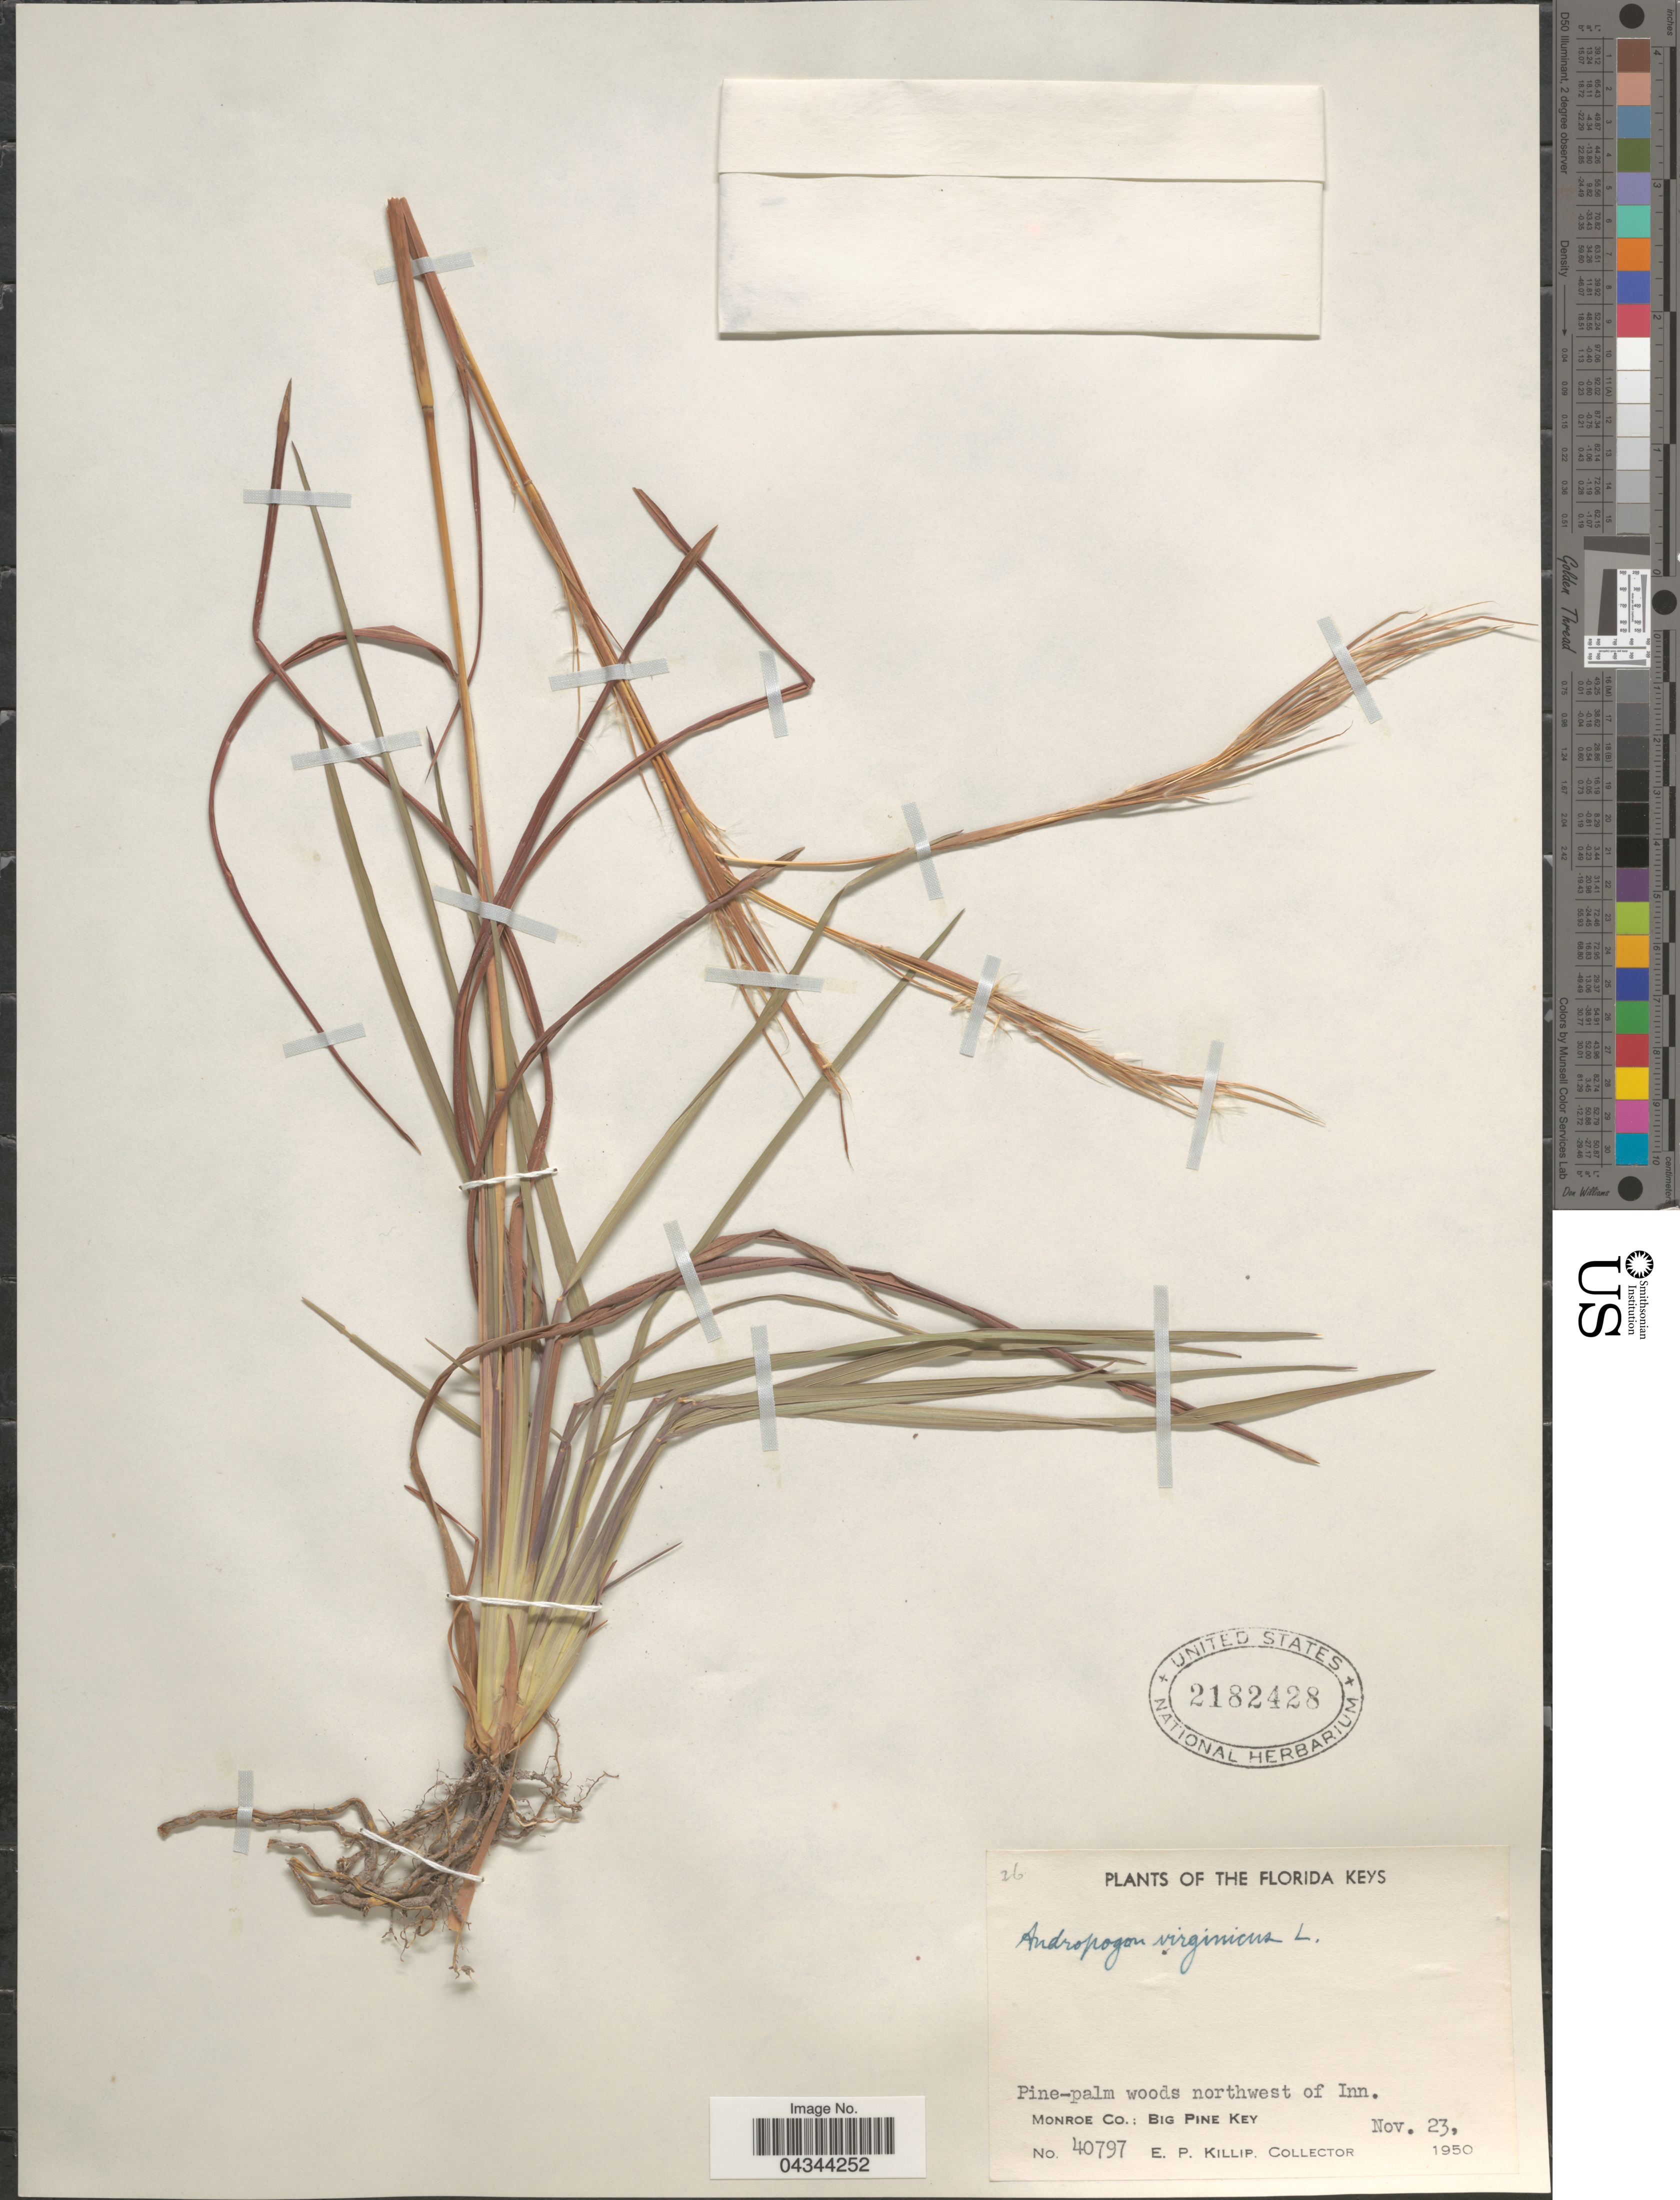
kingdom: Plantae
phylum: Tracheophyta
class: Liliopsida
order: Poales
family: Poaceae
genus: Andropogon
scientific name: Andropogon virginicus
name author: L.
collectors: E. P. Killip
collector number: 40797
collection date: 1950-11-23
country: United States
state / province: Florida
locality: The Florida Keys. Pine-palm woods northwest of Inn. Monroe Co.: Big Pine Key.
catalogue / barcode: US 2182428